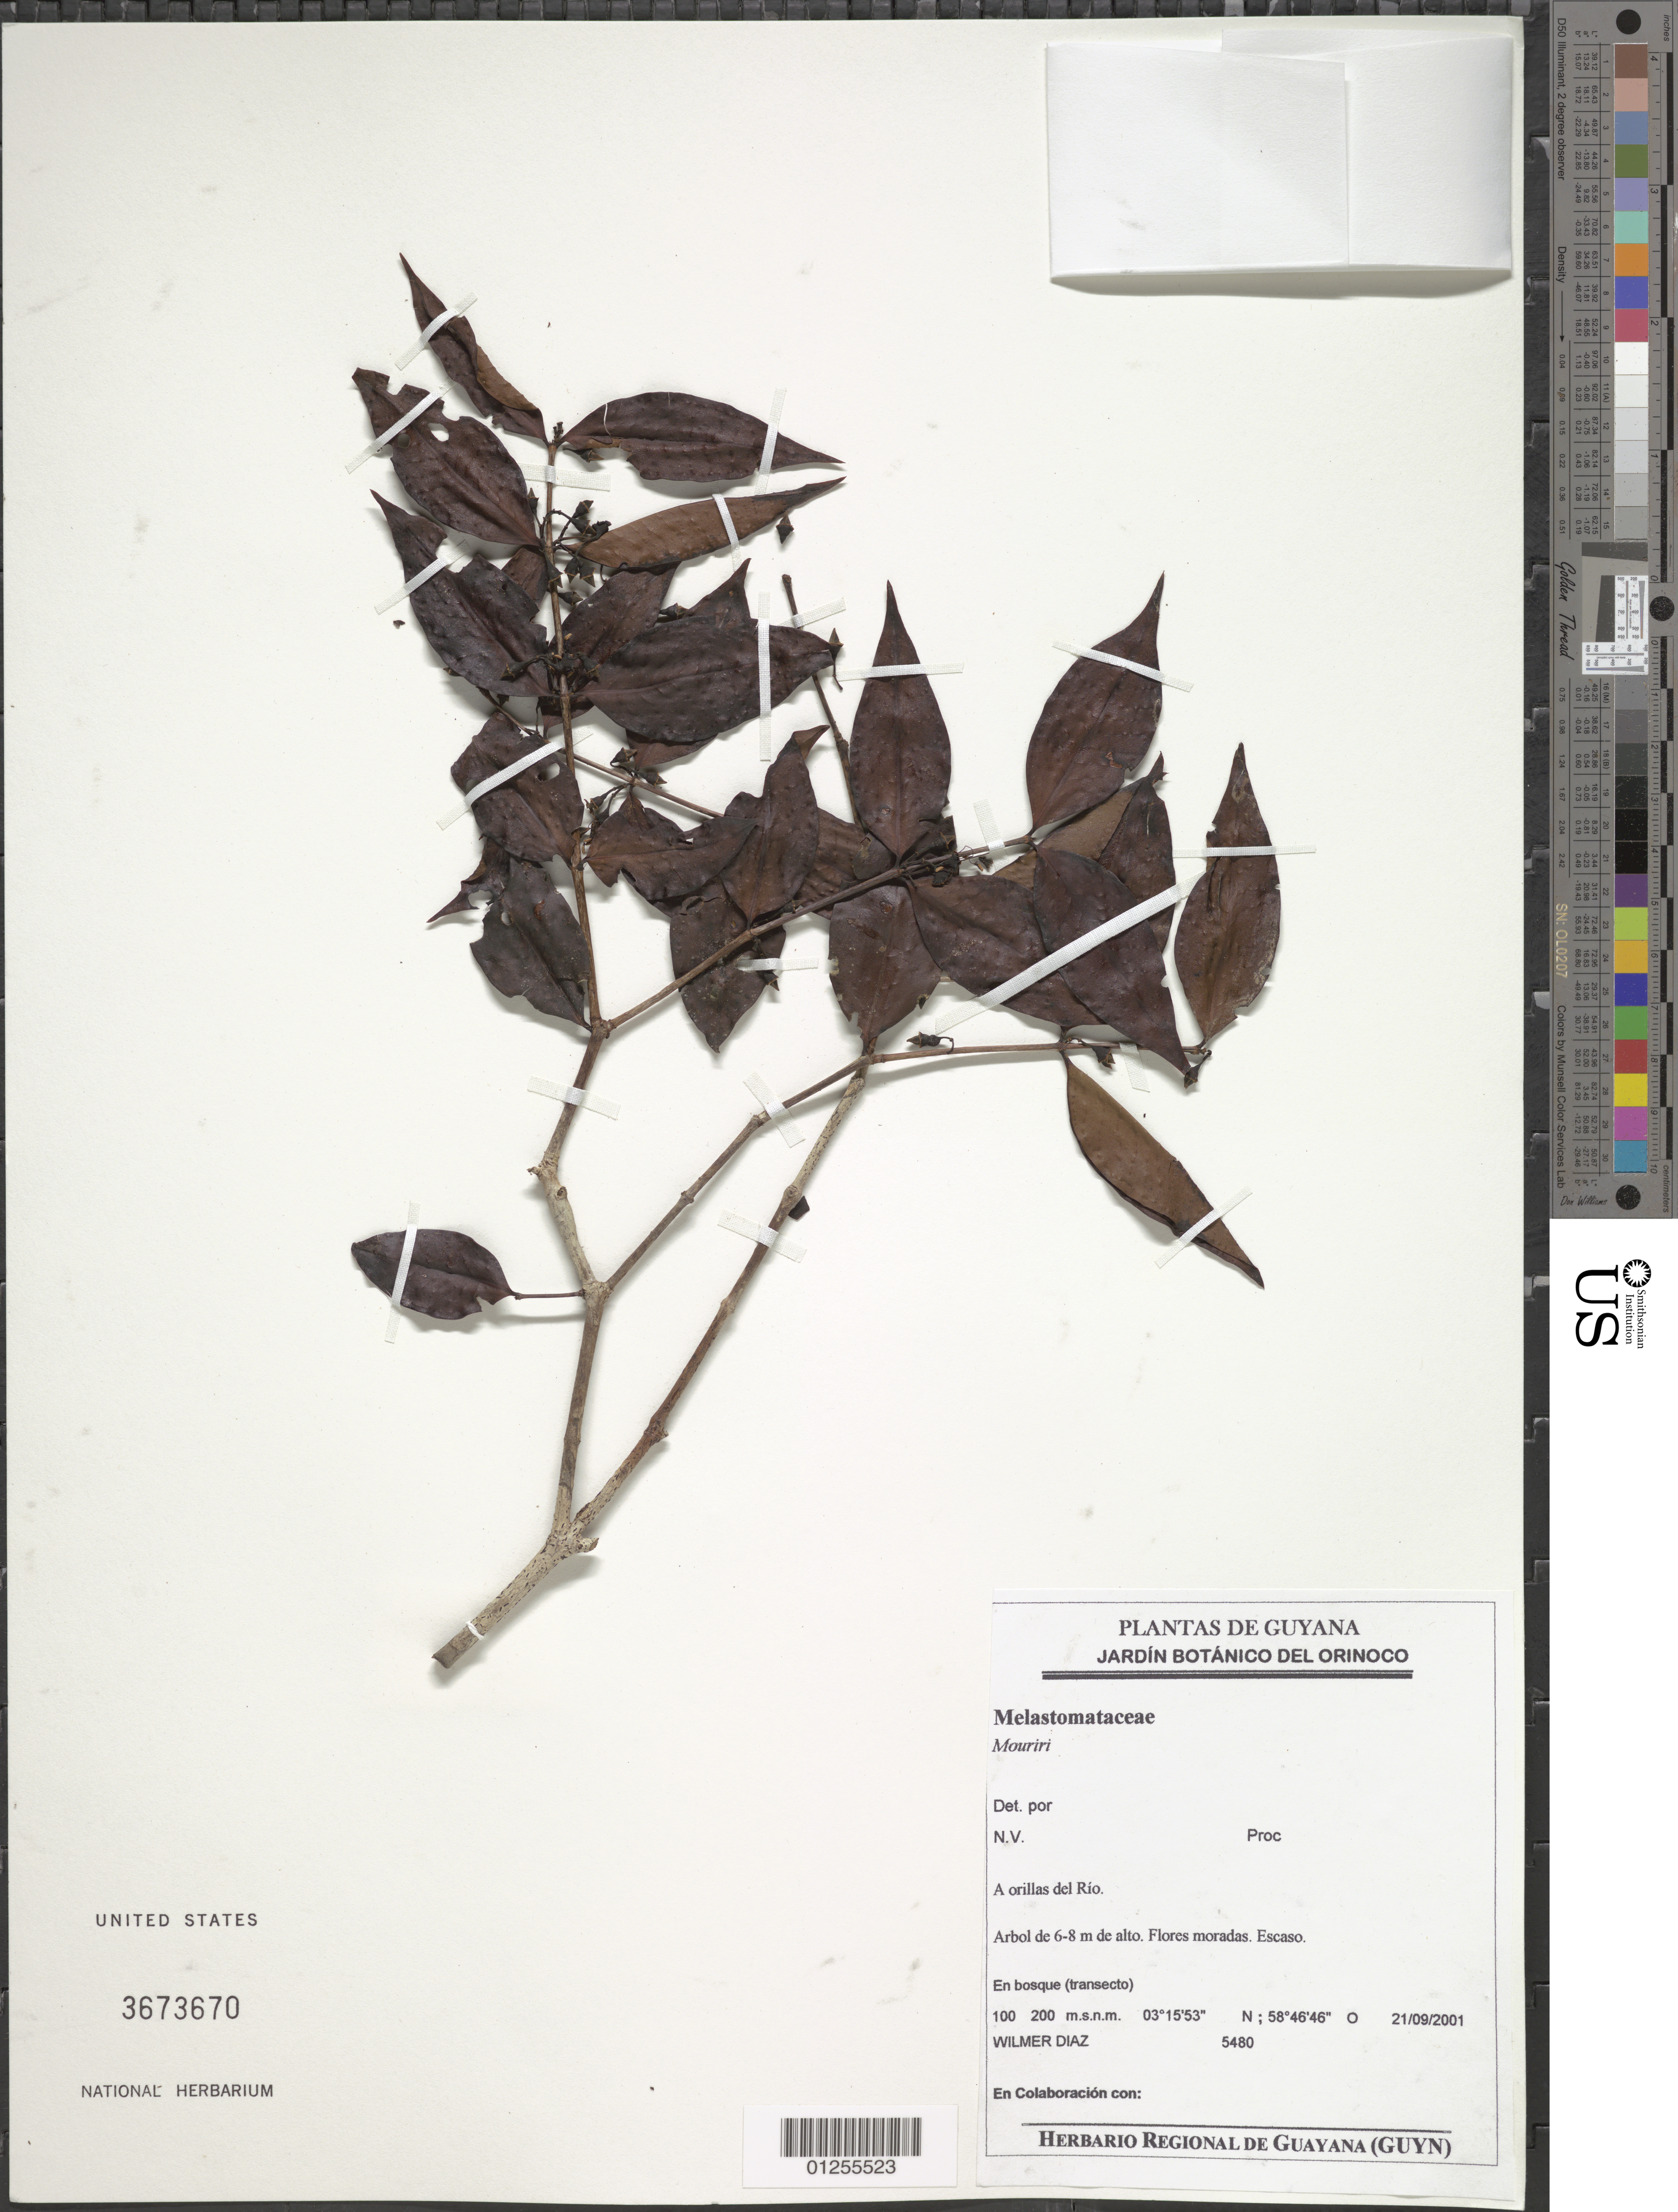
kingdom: Plantae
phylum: Tracheophyta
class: Magnoliopsida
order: Myrtales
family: Melastomataceae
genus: Mouriri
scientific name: Mouriri sp.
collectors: W. Díaz P.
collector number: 5480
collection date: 2001-09-21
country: Guyana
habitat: Escaso. En bossque (transecto). A orillas del Rio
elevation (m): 100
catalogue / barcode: US 3673670